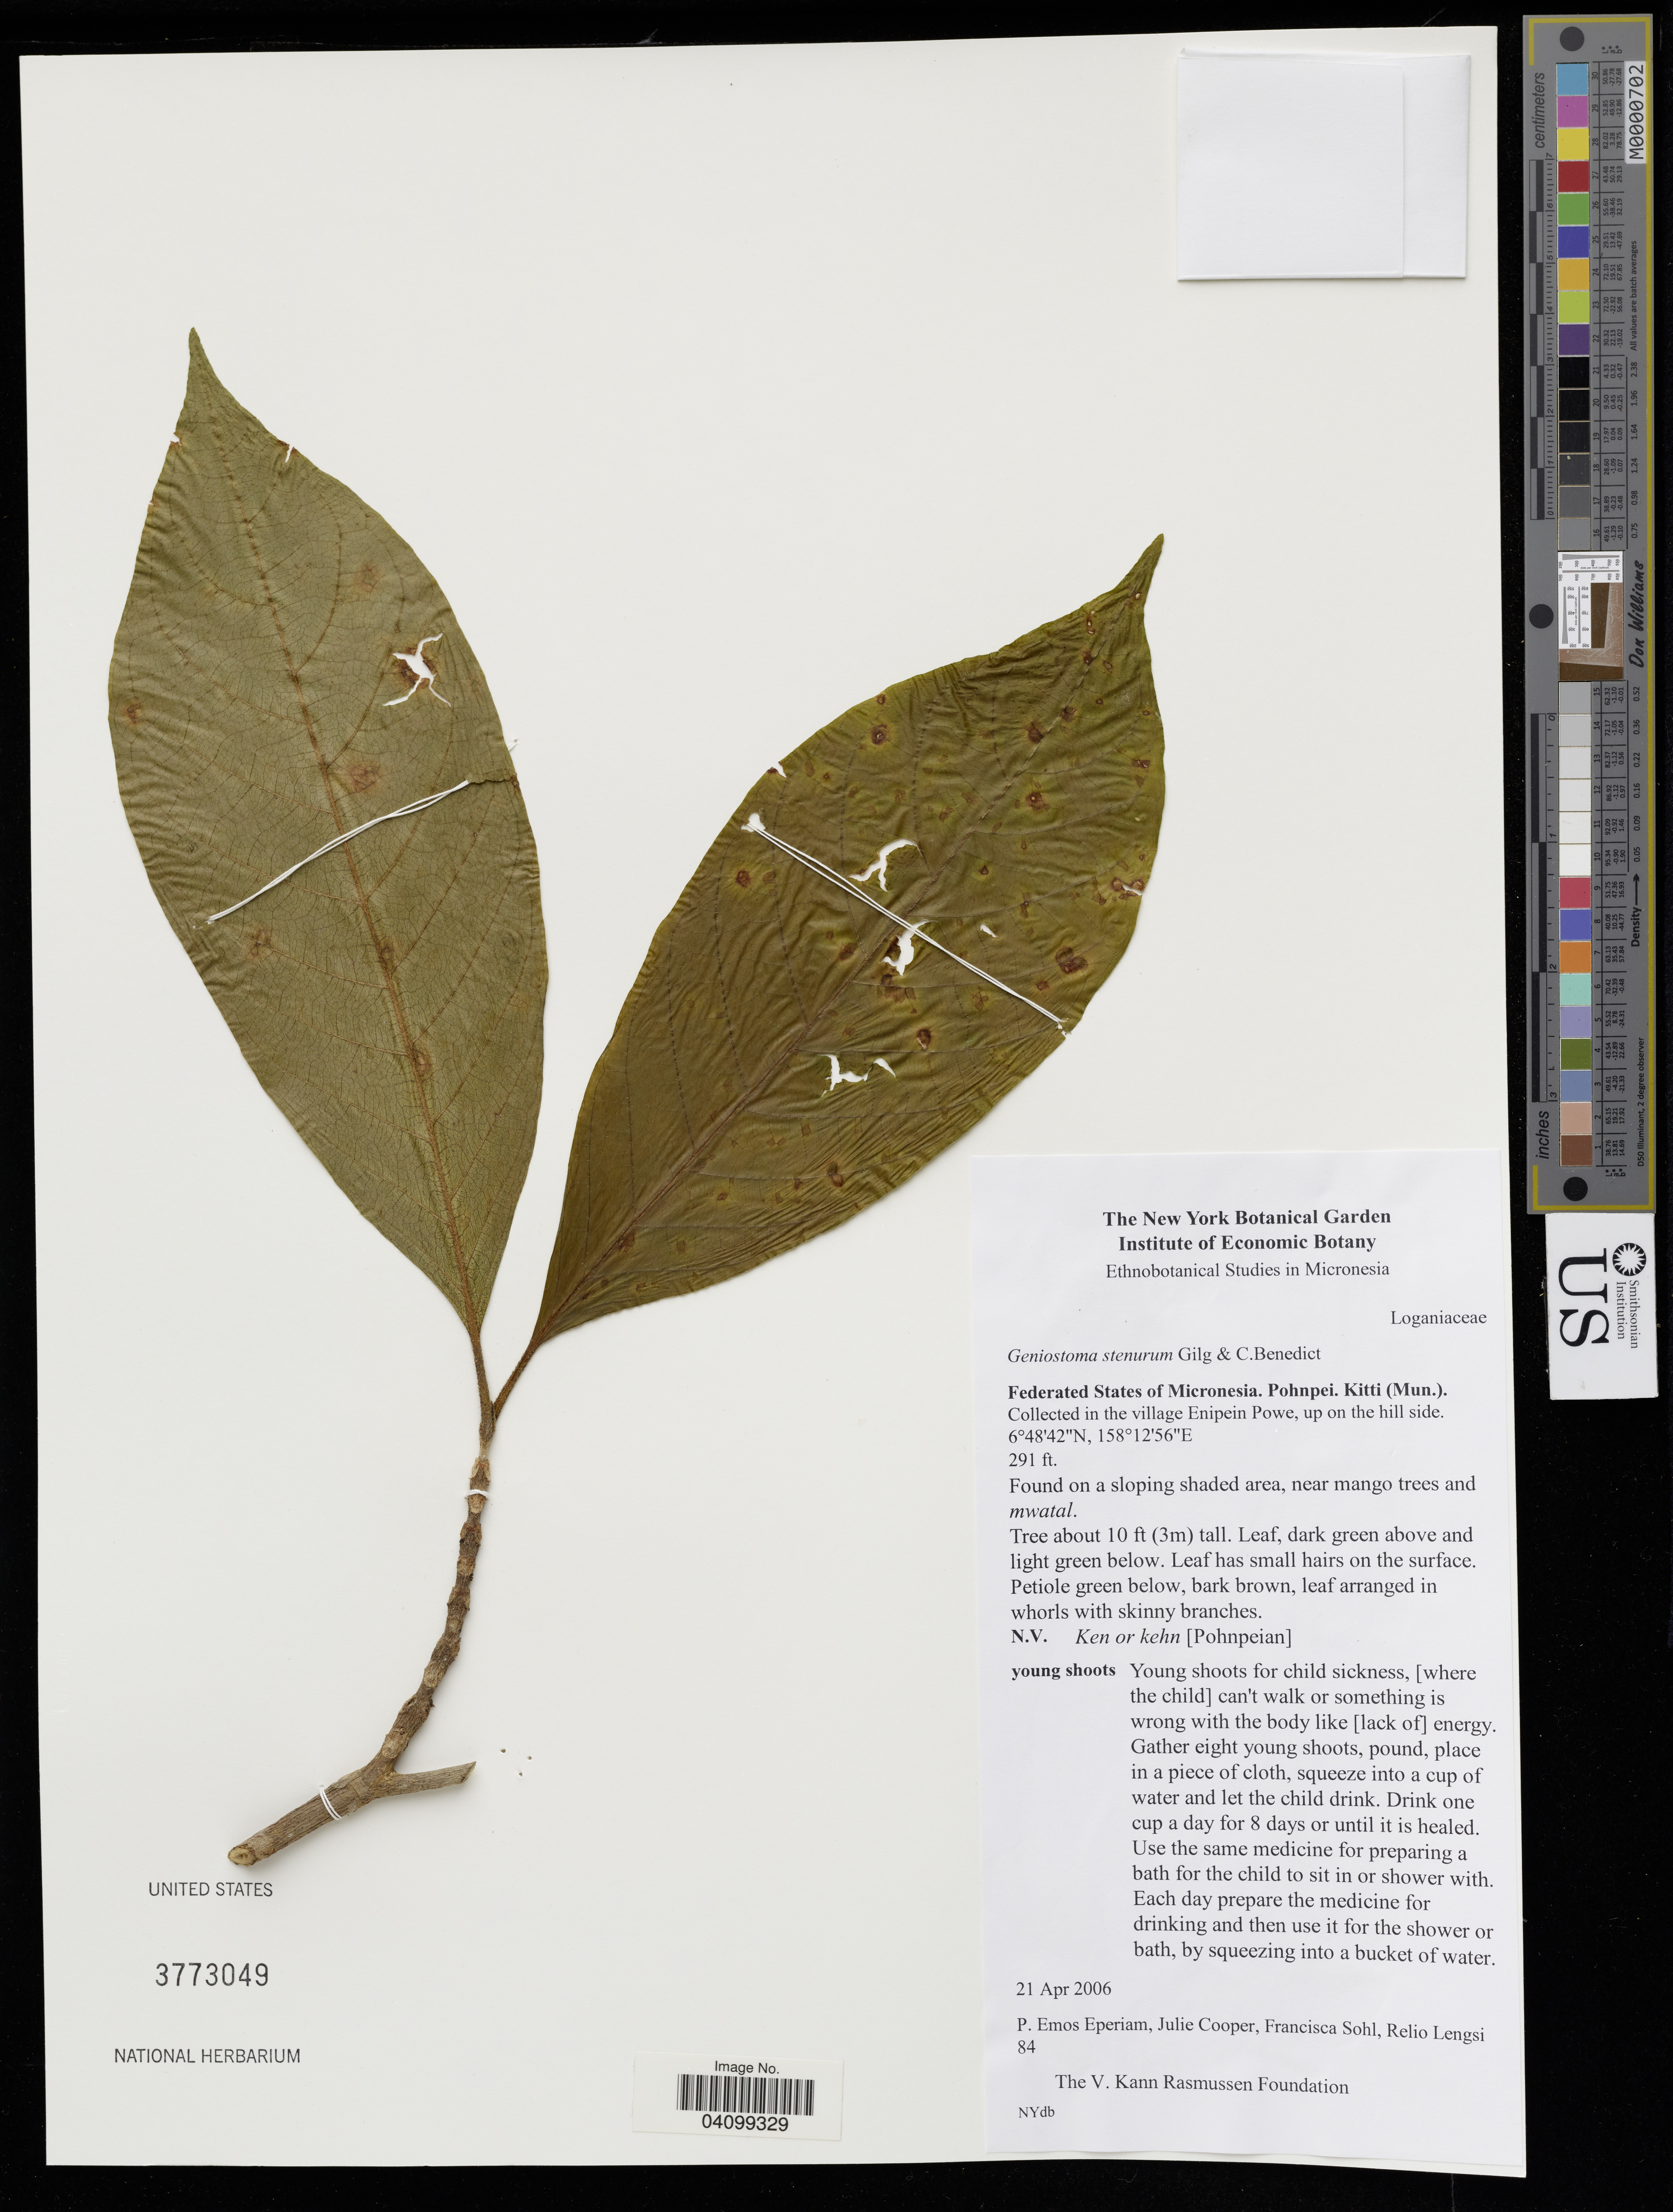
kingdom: Plantae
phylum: Tracheophyta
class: Magnoliopsida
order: Gentianales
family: Loganiaceae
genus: Geniostoma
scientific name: Geniostoma stenurum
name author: (Benedict) Gilg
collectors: P. Eperiam, J. Cooper, F. Sohl & R. Lengsi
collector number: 84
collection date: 2006-04-21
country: Micronesia, Federated States of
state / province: Pohnpei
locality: Kitti (Mun.). In the village Enipein Powe, up on the hill side.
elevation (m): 89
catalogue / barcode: US 3773049